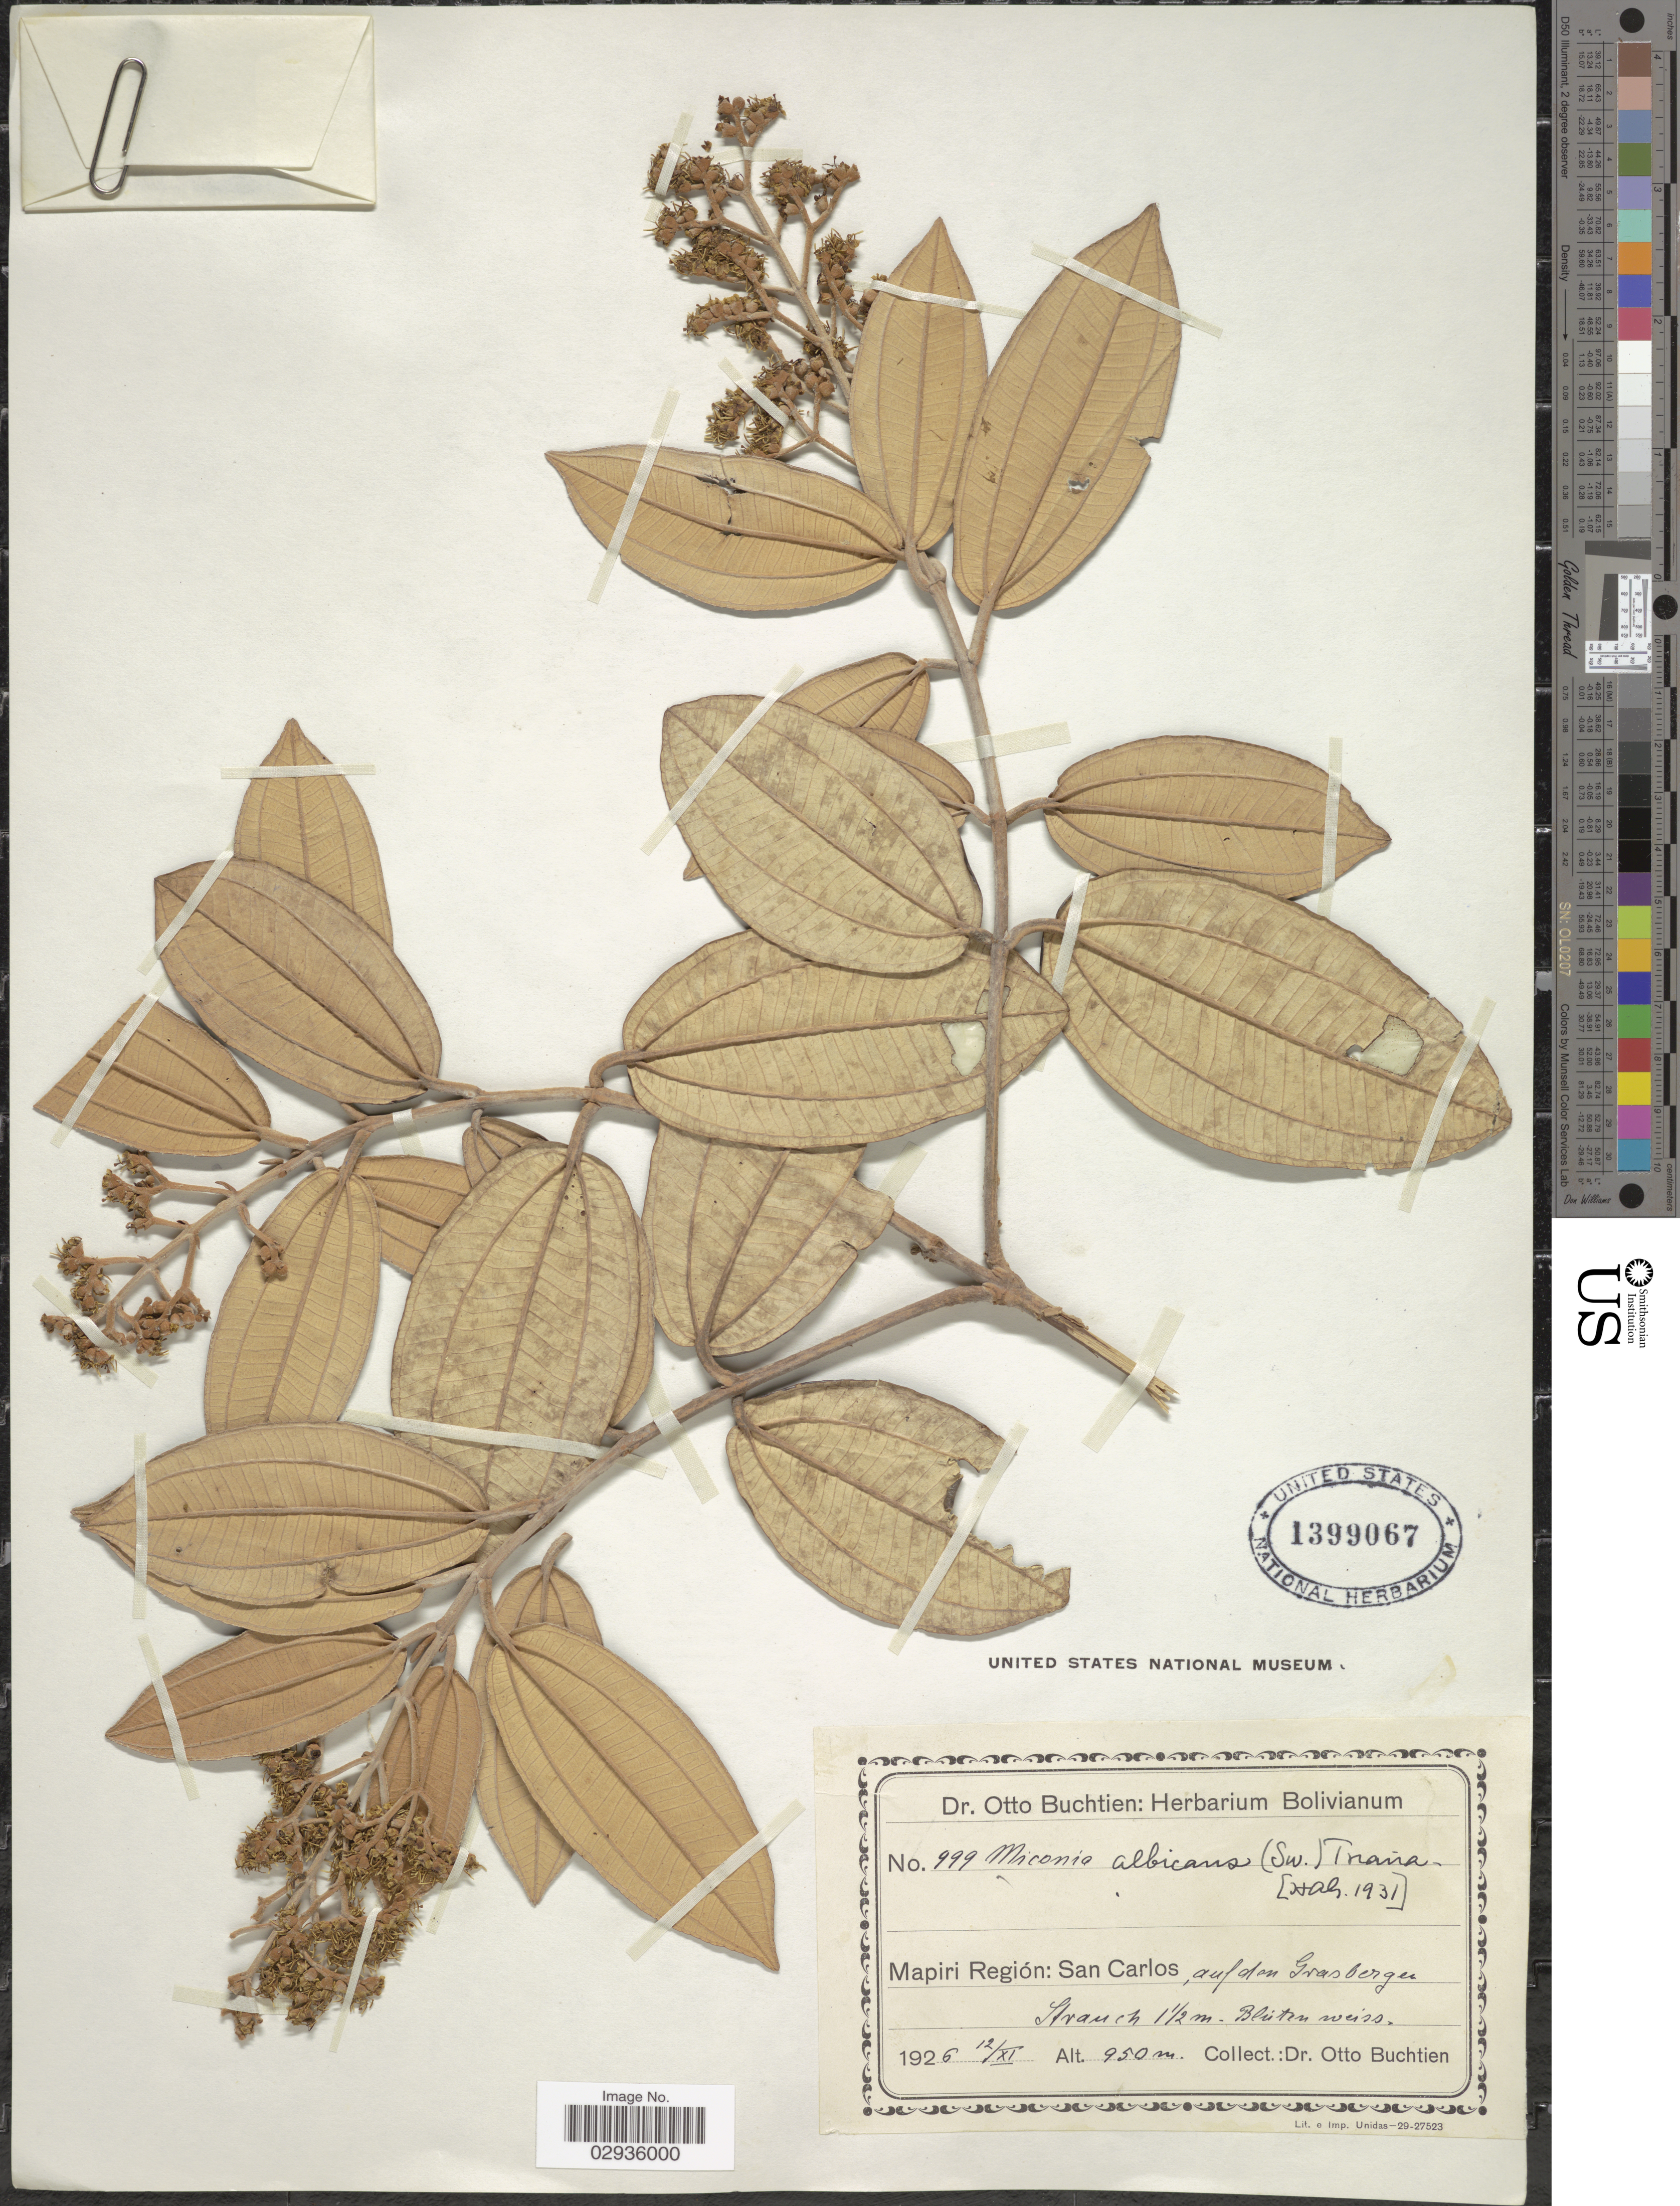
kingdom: Plantae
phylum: Tracheophyta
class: Magnoliopsida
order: Myrtales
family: Melastomataceae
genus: Miconia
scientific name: Miconia albicans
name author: (Sw.) Steud.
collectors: O. Buchtien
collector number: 999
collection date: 1926-11-12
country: Bolivia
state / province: La Paz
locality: Mapiri Región: San Carlos, auf den Grasbergen.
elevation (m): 950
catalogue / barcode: US 1399067